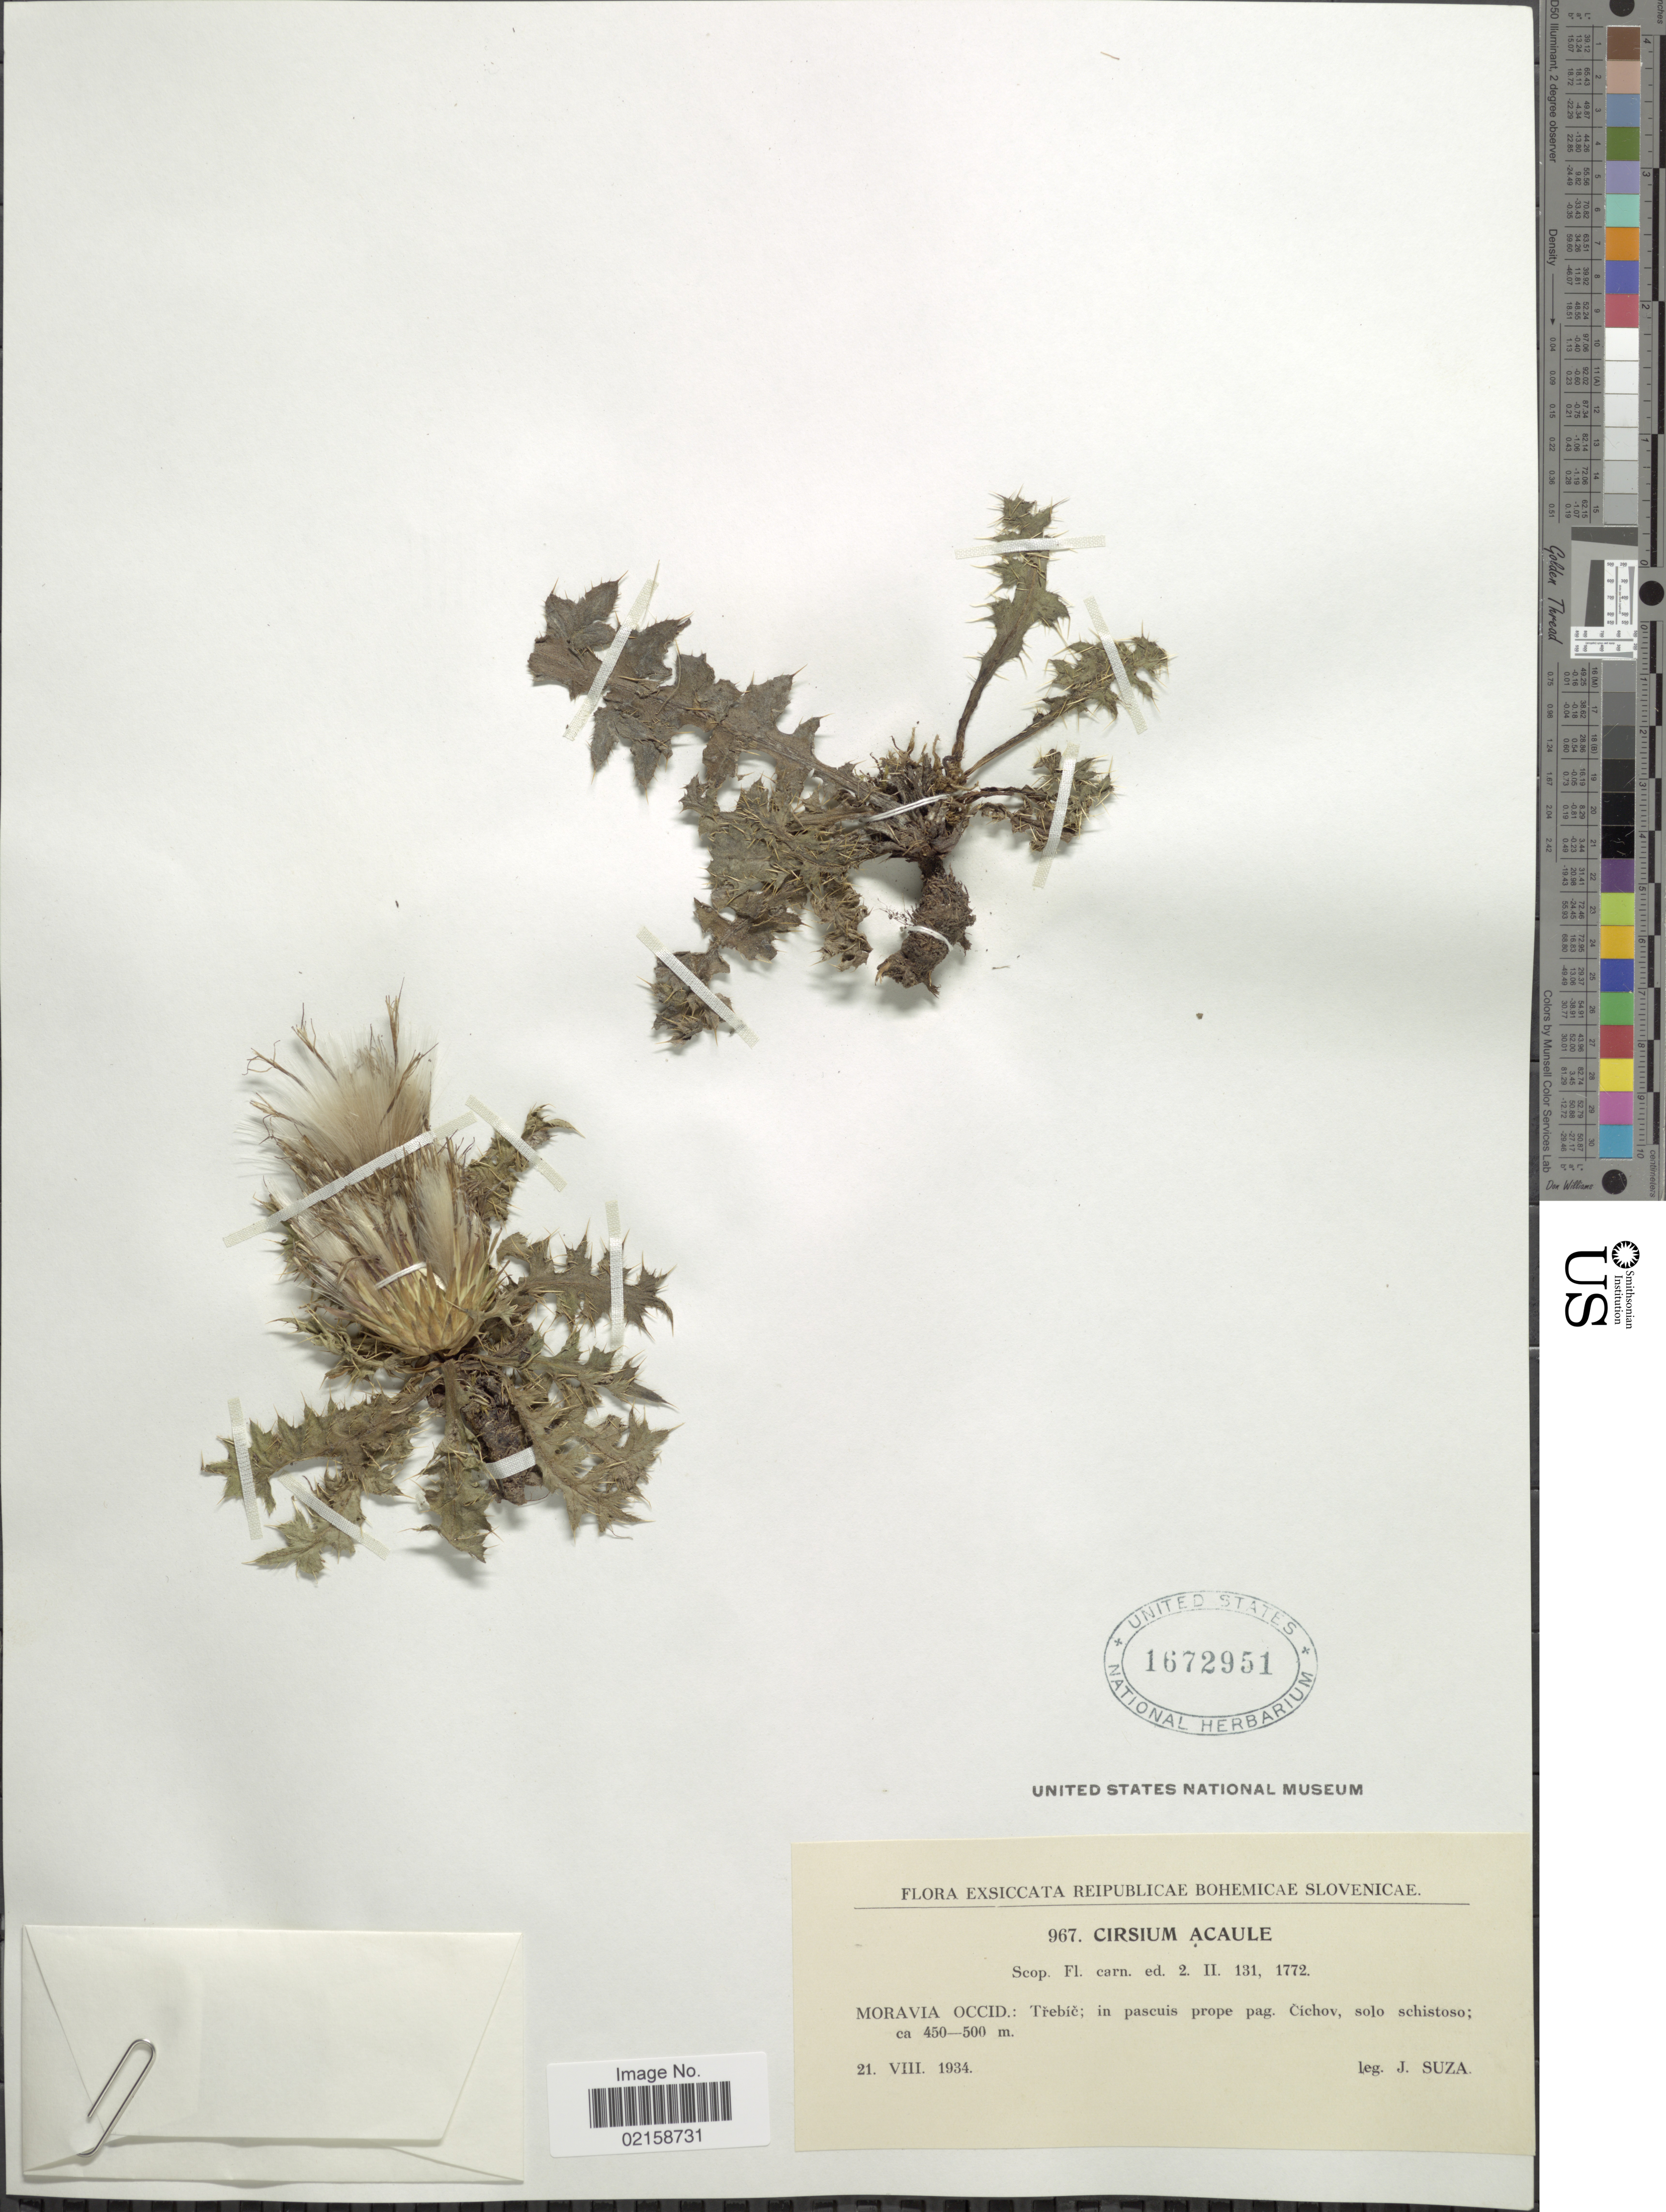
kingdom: Plantae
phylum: Tracheophyta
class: Magnoliopsida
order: Asterales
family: Asteraceae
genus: Cirsium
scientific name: Cirsium acaule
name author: (L.) Scop.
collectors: J. Suza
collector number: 967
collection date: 1934-08-21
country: Czechia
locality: Exsiccata Reipublicae Bohemicae Slovenicae, Moravia Occid.: Trebic; in pascuis prope pag. Cichov, sojo schistoso.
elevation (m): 450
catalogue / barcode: US 1672951